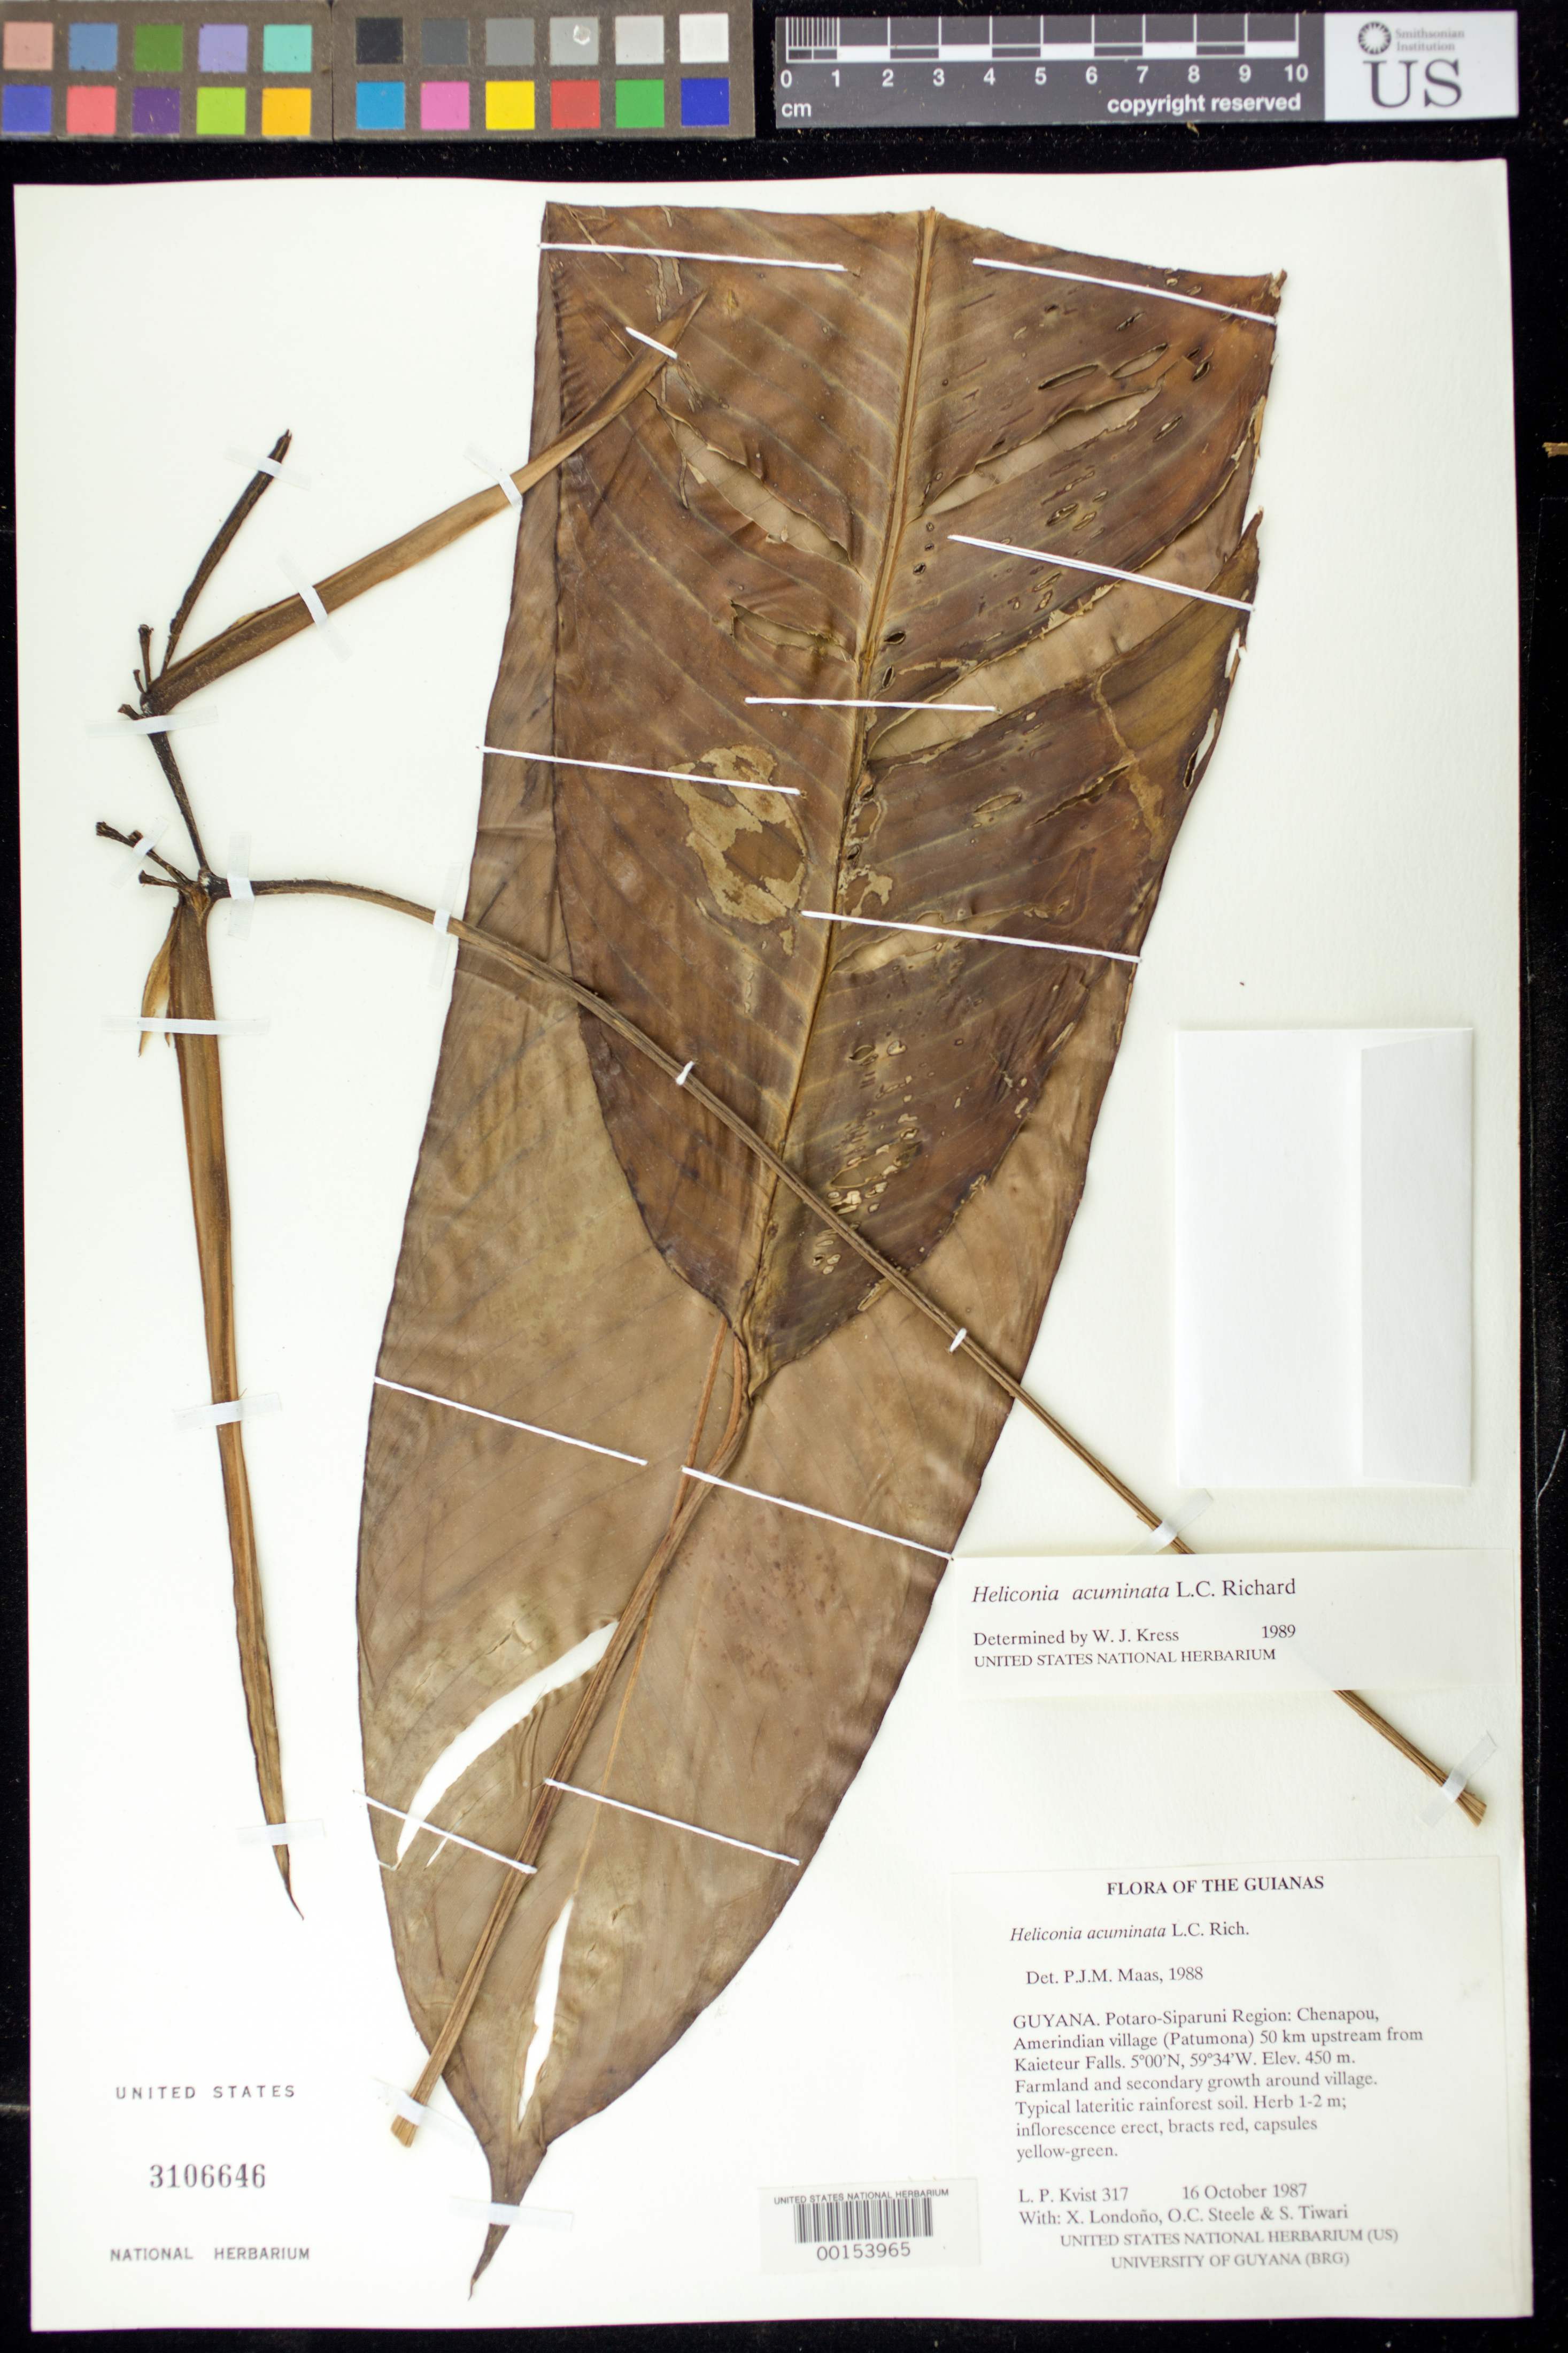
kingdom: Plantae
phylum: Tracheophyta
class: Liliopsida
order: Zingiberales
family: Heliconiaceae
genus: Heliconia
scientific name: Heliconia acuminata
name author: A. Rich.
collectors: L. P. Kvist, X. Londoño, O. C. Steele & S. Tiwari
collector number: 317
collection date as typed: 16 Oct 1987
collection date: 1987-10-16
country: Guyana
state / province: Potaro-Siparuni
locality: Chenapou, amerindian village (patumona) 50 km upstream from kaieteur falls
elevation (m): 450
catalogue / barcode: US 3106646